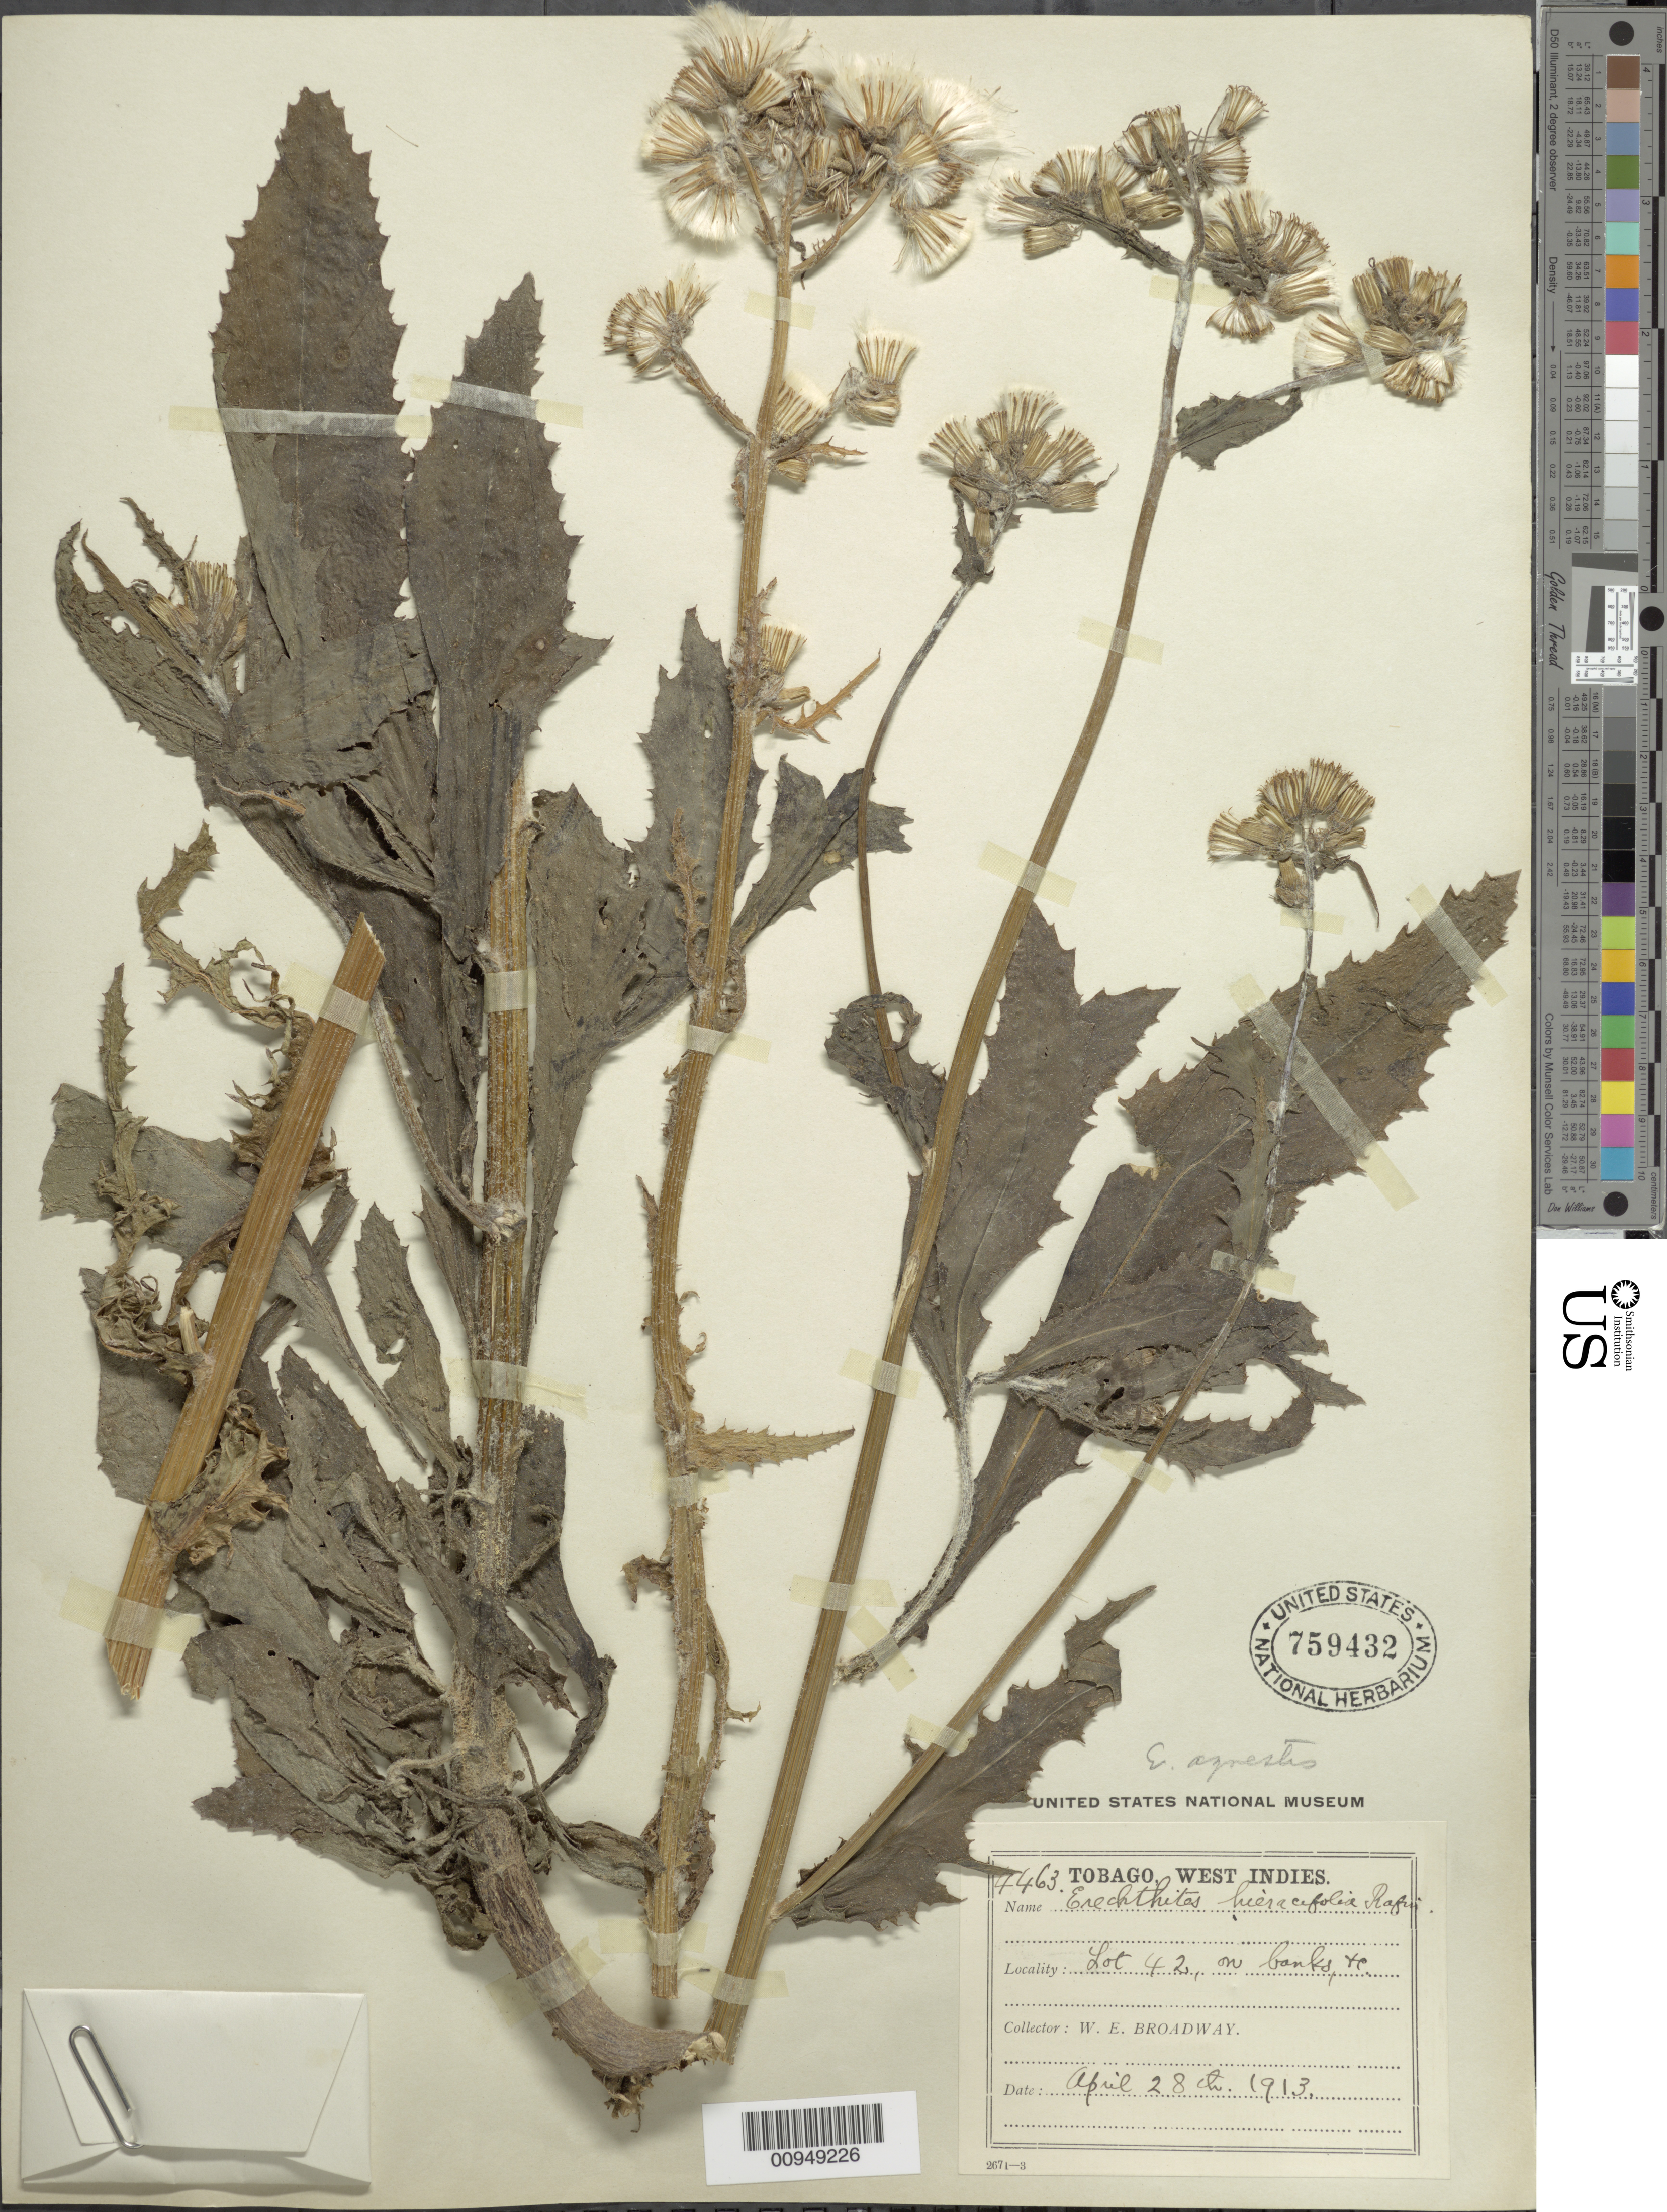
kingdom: Plantae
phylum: Tracheophyta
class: Magnoliopsida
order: Asterales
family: Asteraceae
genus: Erechtites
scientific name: Erechtites hieraciifolius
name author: (L.) Raf. ex DC.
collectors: W. E. Broadway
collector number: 4463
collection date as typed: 28 Apr 1913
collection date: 1913-04-28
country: Trinidad and Tobago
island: Tobago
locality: Lot 42, on banks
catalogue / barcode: US 759432